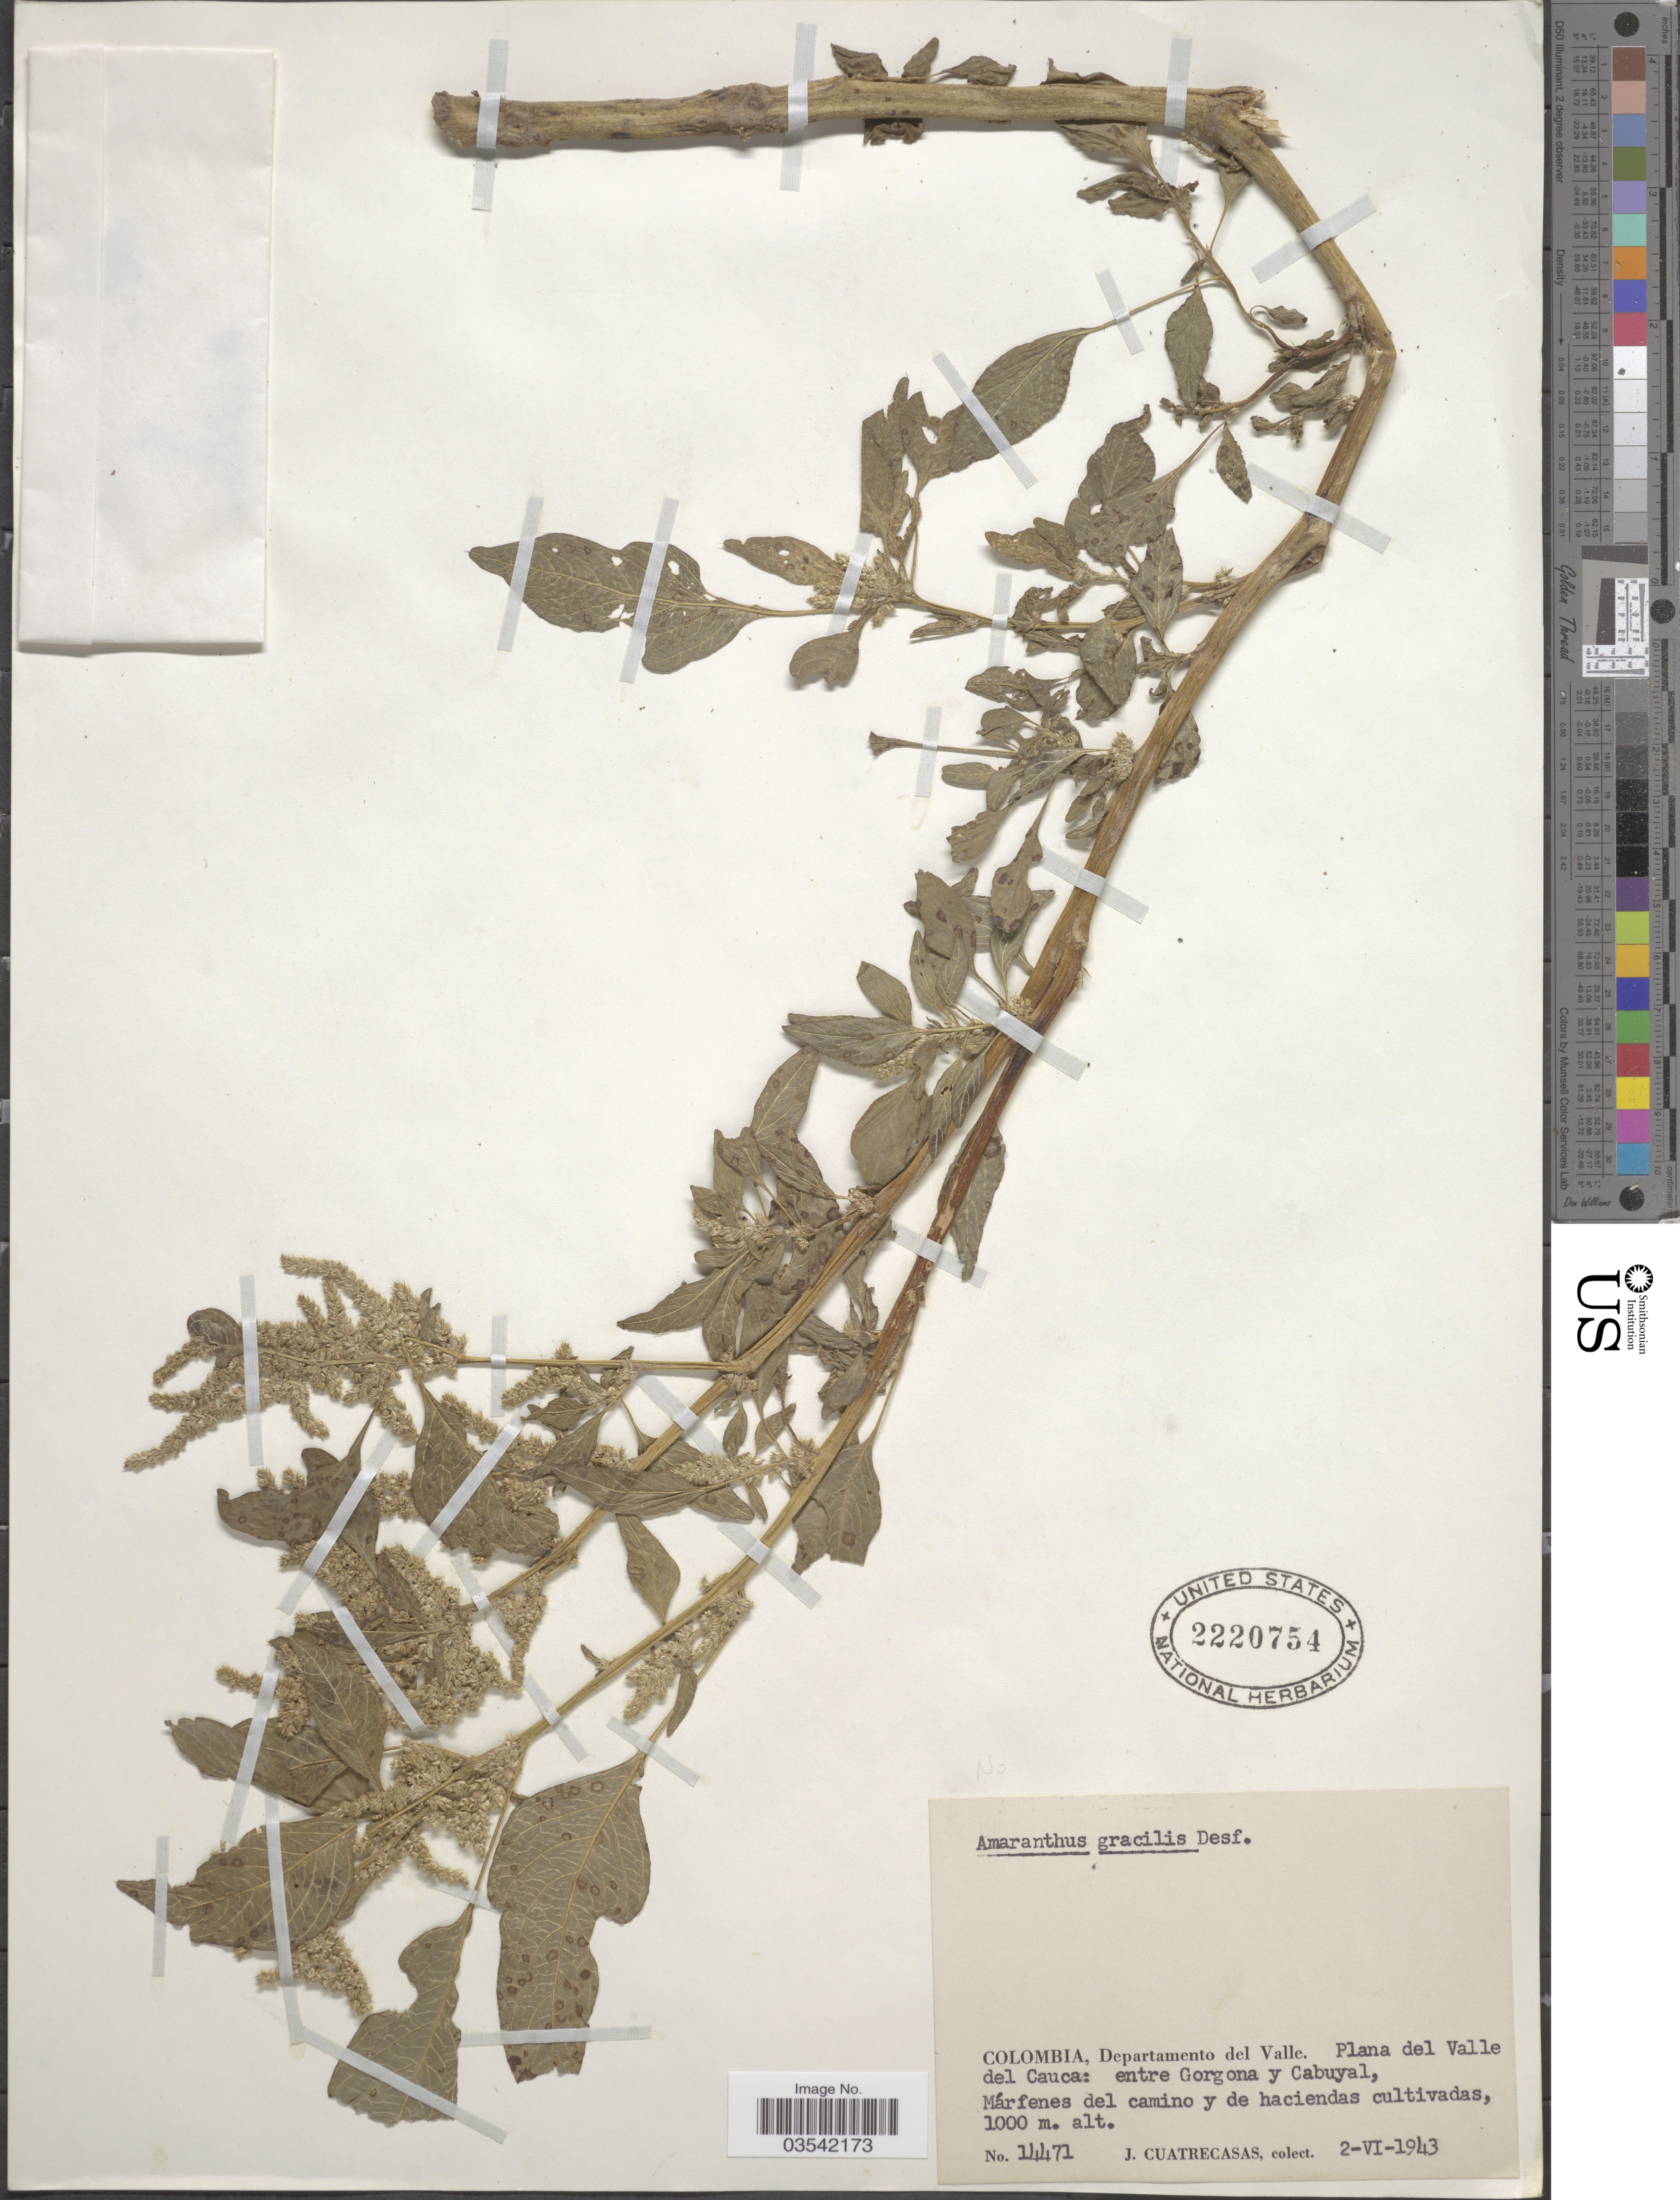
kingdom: Plantae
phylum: Tracheophyta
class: Magnoliopsida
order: Caryophyllales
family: Amaranthaceae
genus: Amaranthus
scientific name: Amaranthus viridis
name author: L.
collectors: J. Cuatrecasas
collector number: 14471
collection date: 1943-06-02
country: Colombia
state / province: Valle del Cauca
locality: Departamento del Valle. Plana del Valle del Cauca: entre Gorgona y Cabuyal.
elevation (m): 1000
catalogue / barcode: US 2220754